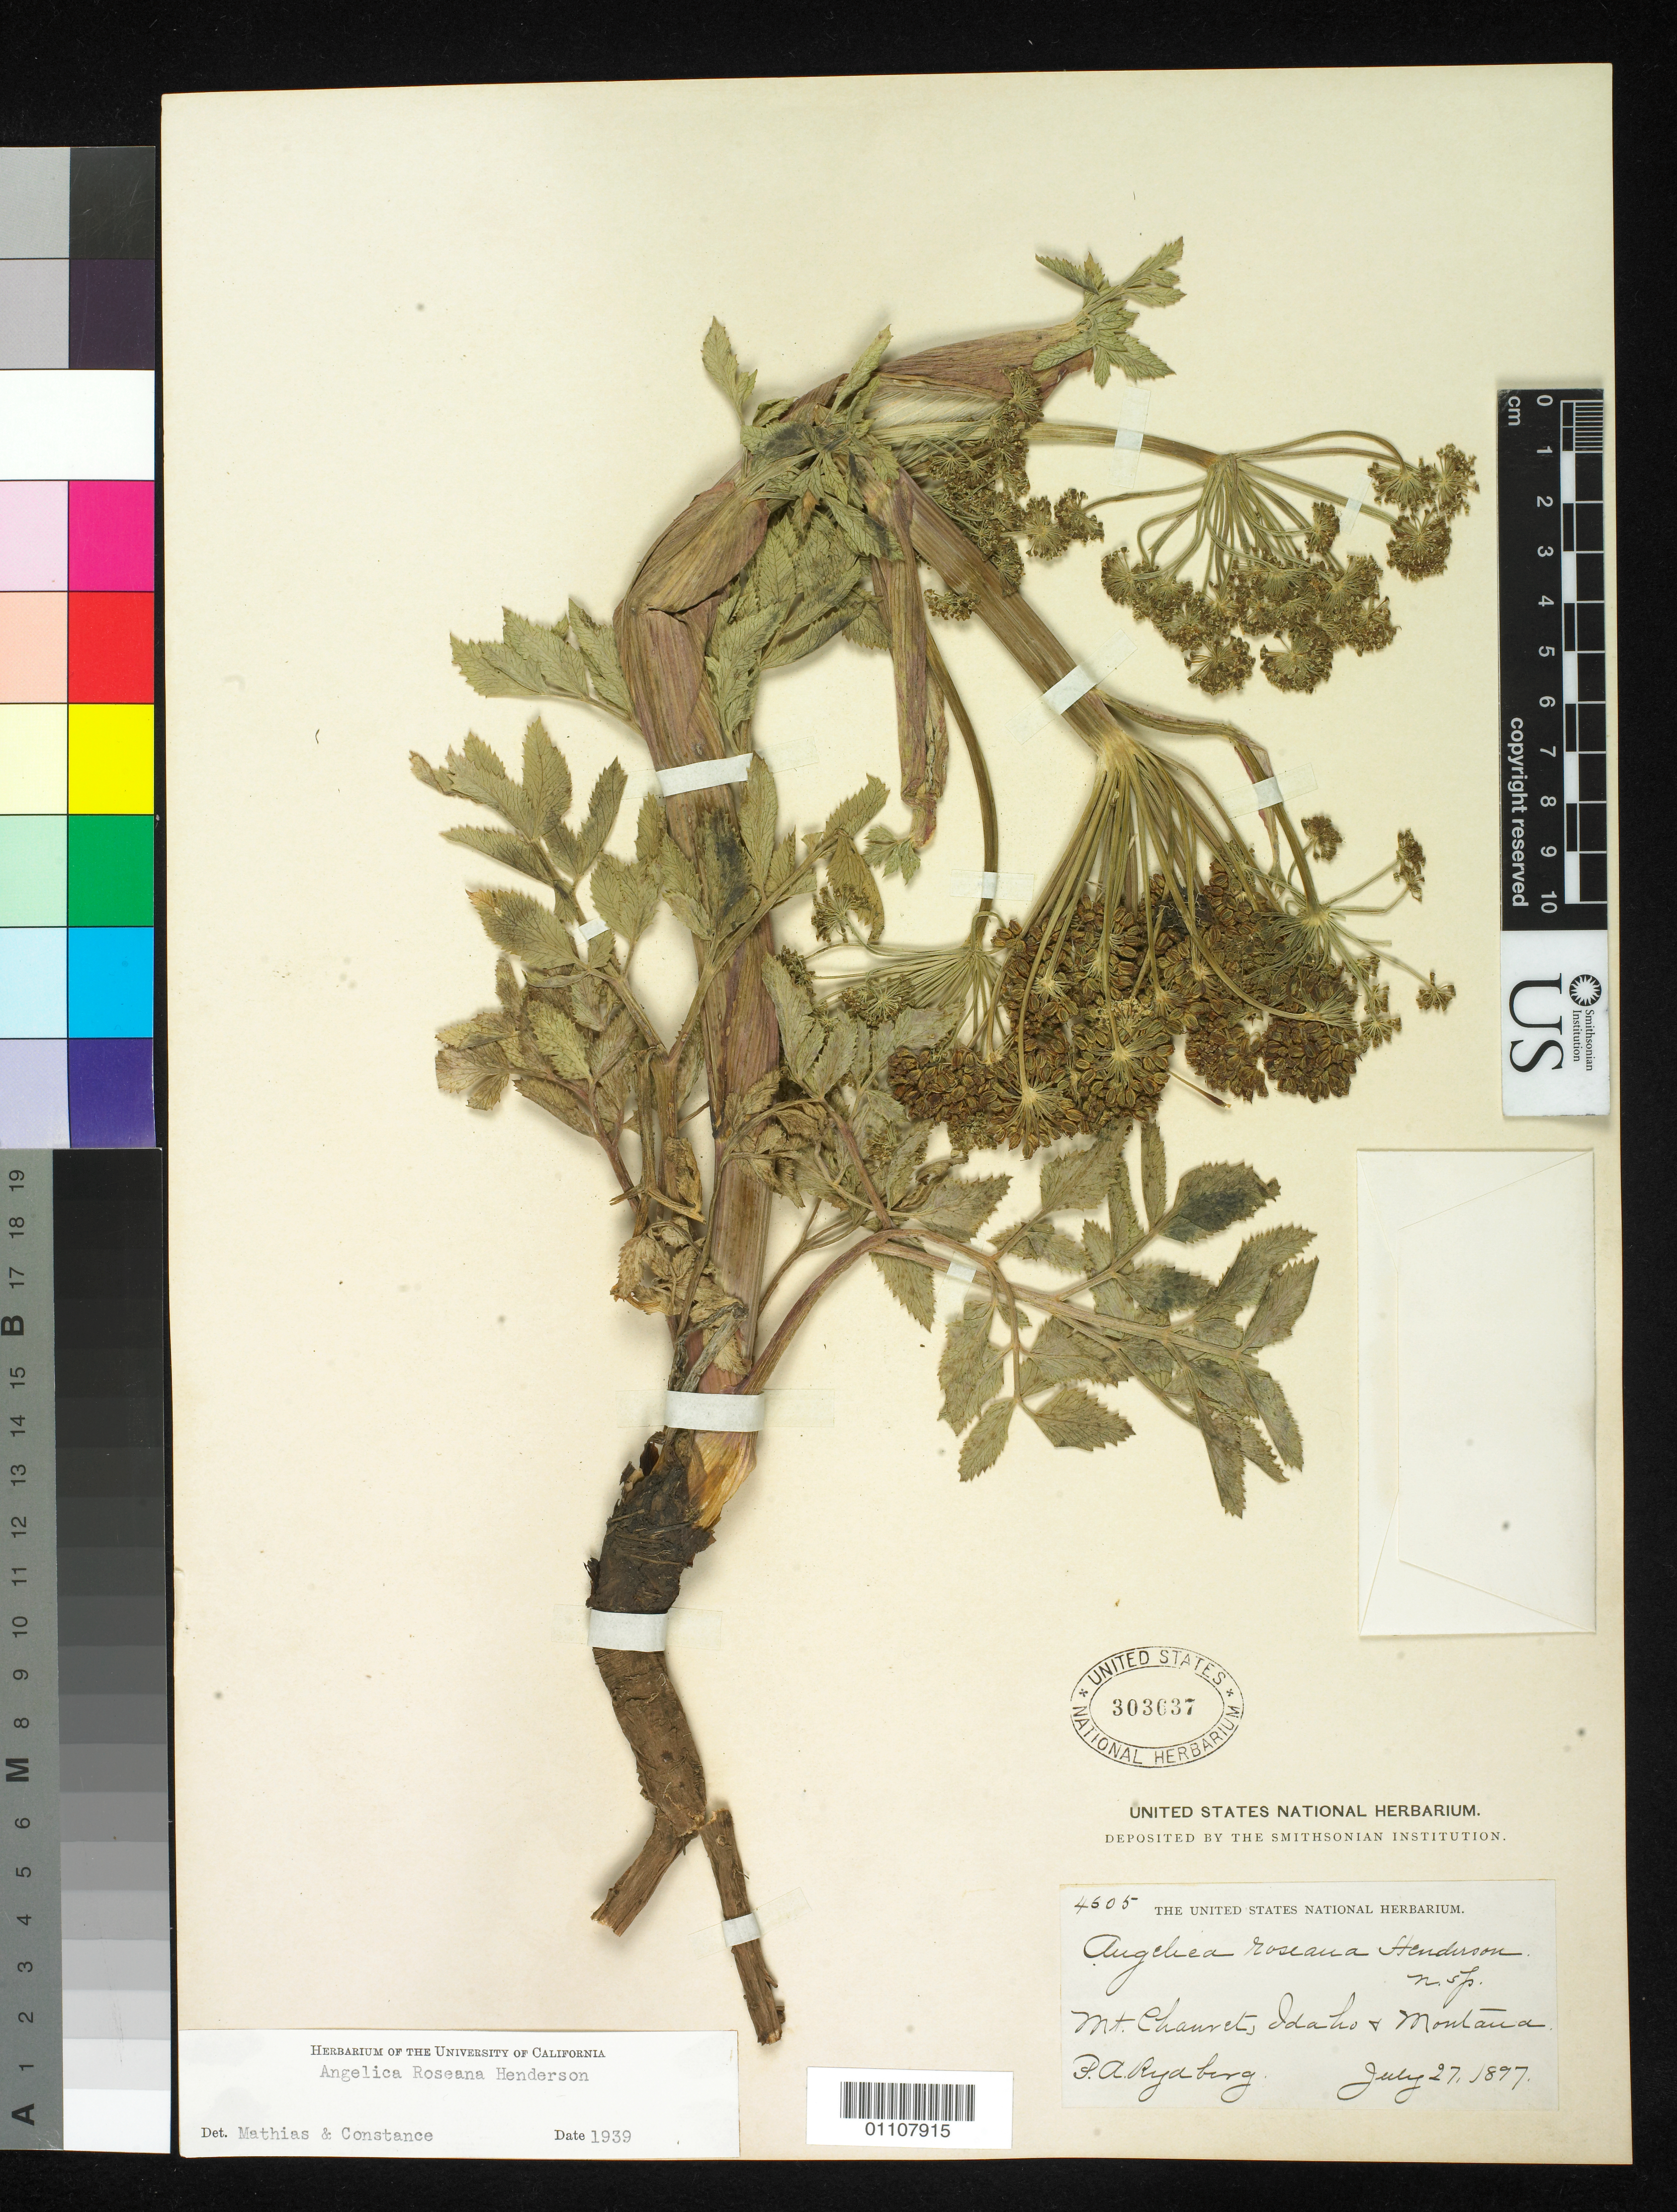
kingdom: Plantae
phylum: Tracheophyta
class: Magnoliopsida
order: Apiales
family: Apiaceae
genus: Angelica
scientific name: Angelica roseana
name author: L.F. Hend.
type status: Syntype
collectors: P. A. Rydberg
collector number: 4605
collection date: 1897-07-27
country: United States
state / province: Idaho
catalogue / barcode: US 303637